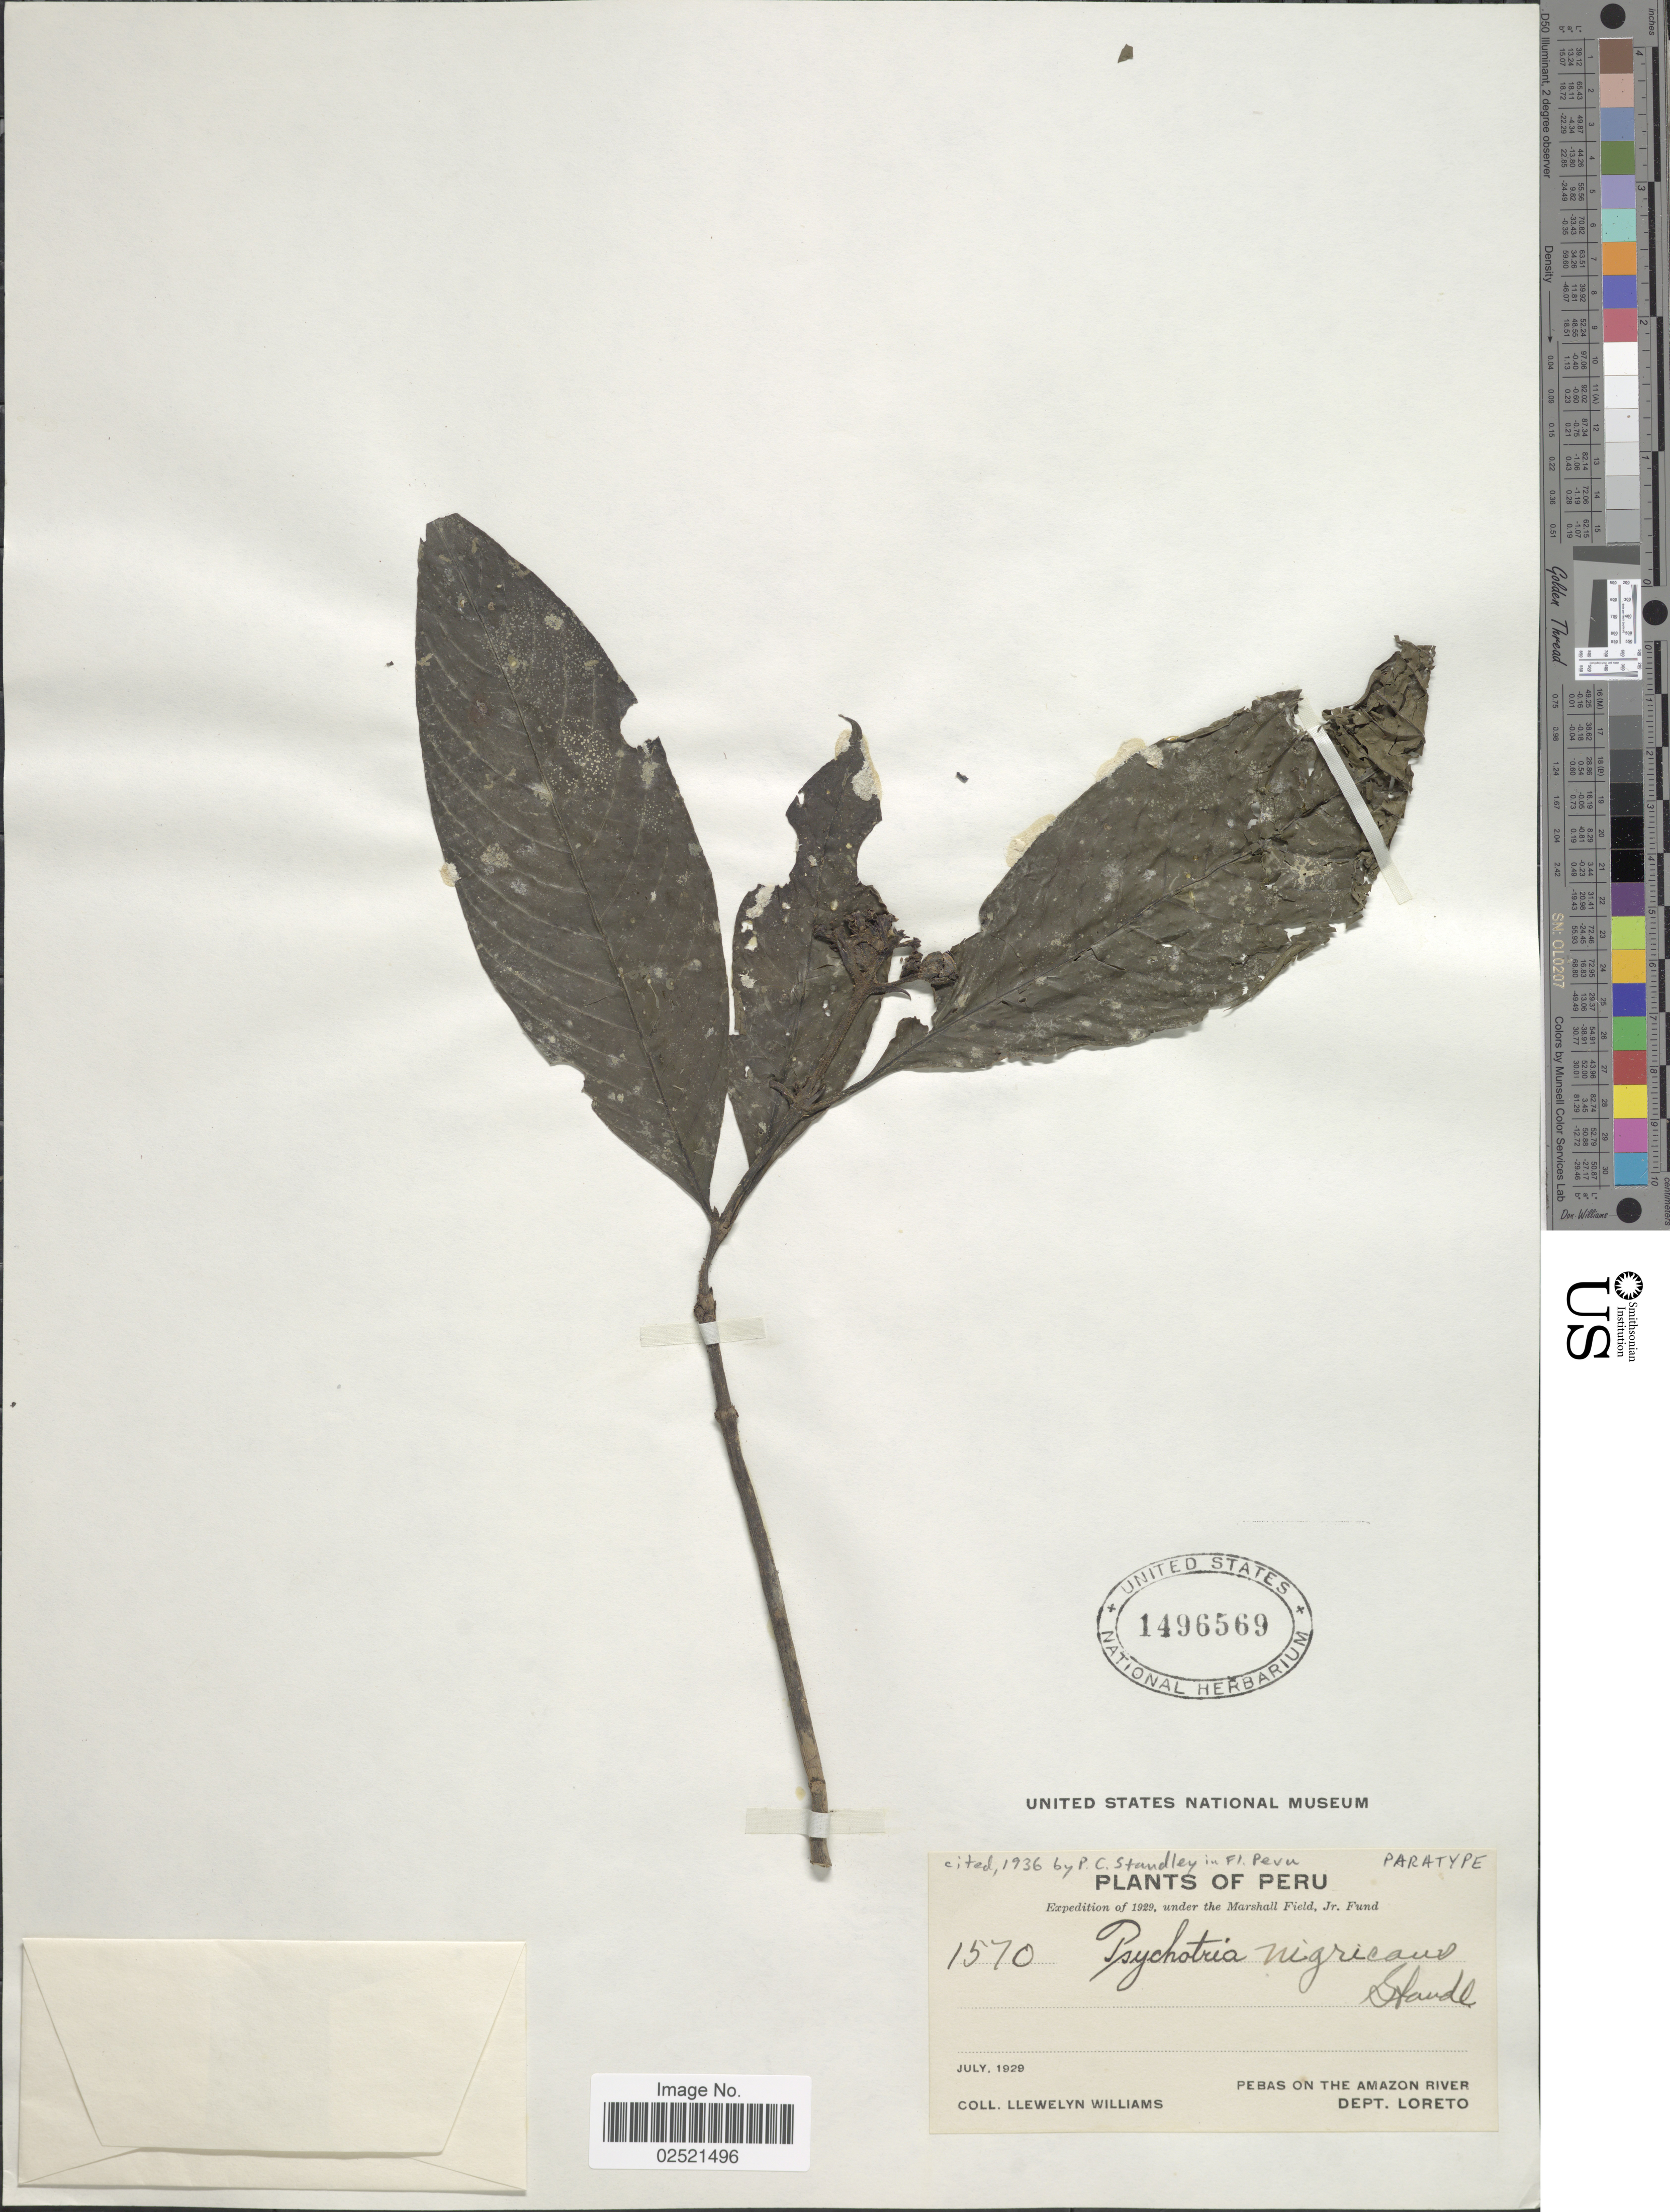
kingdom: Plantae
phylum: Tracheophyta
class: Magnoliopsida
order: Gentianales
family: Rubiaceae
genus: Psychotria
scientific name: Psychotria nigricans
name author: Standl.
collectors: Ll. Williams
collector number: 1570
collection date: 1929-07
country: Peru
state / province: Loreto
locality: Pebas on the Amazon River.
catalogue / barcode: US 1496569